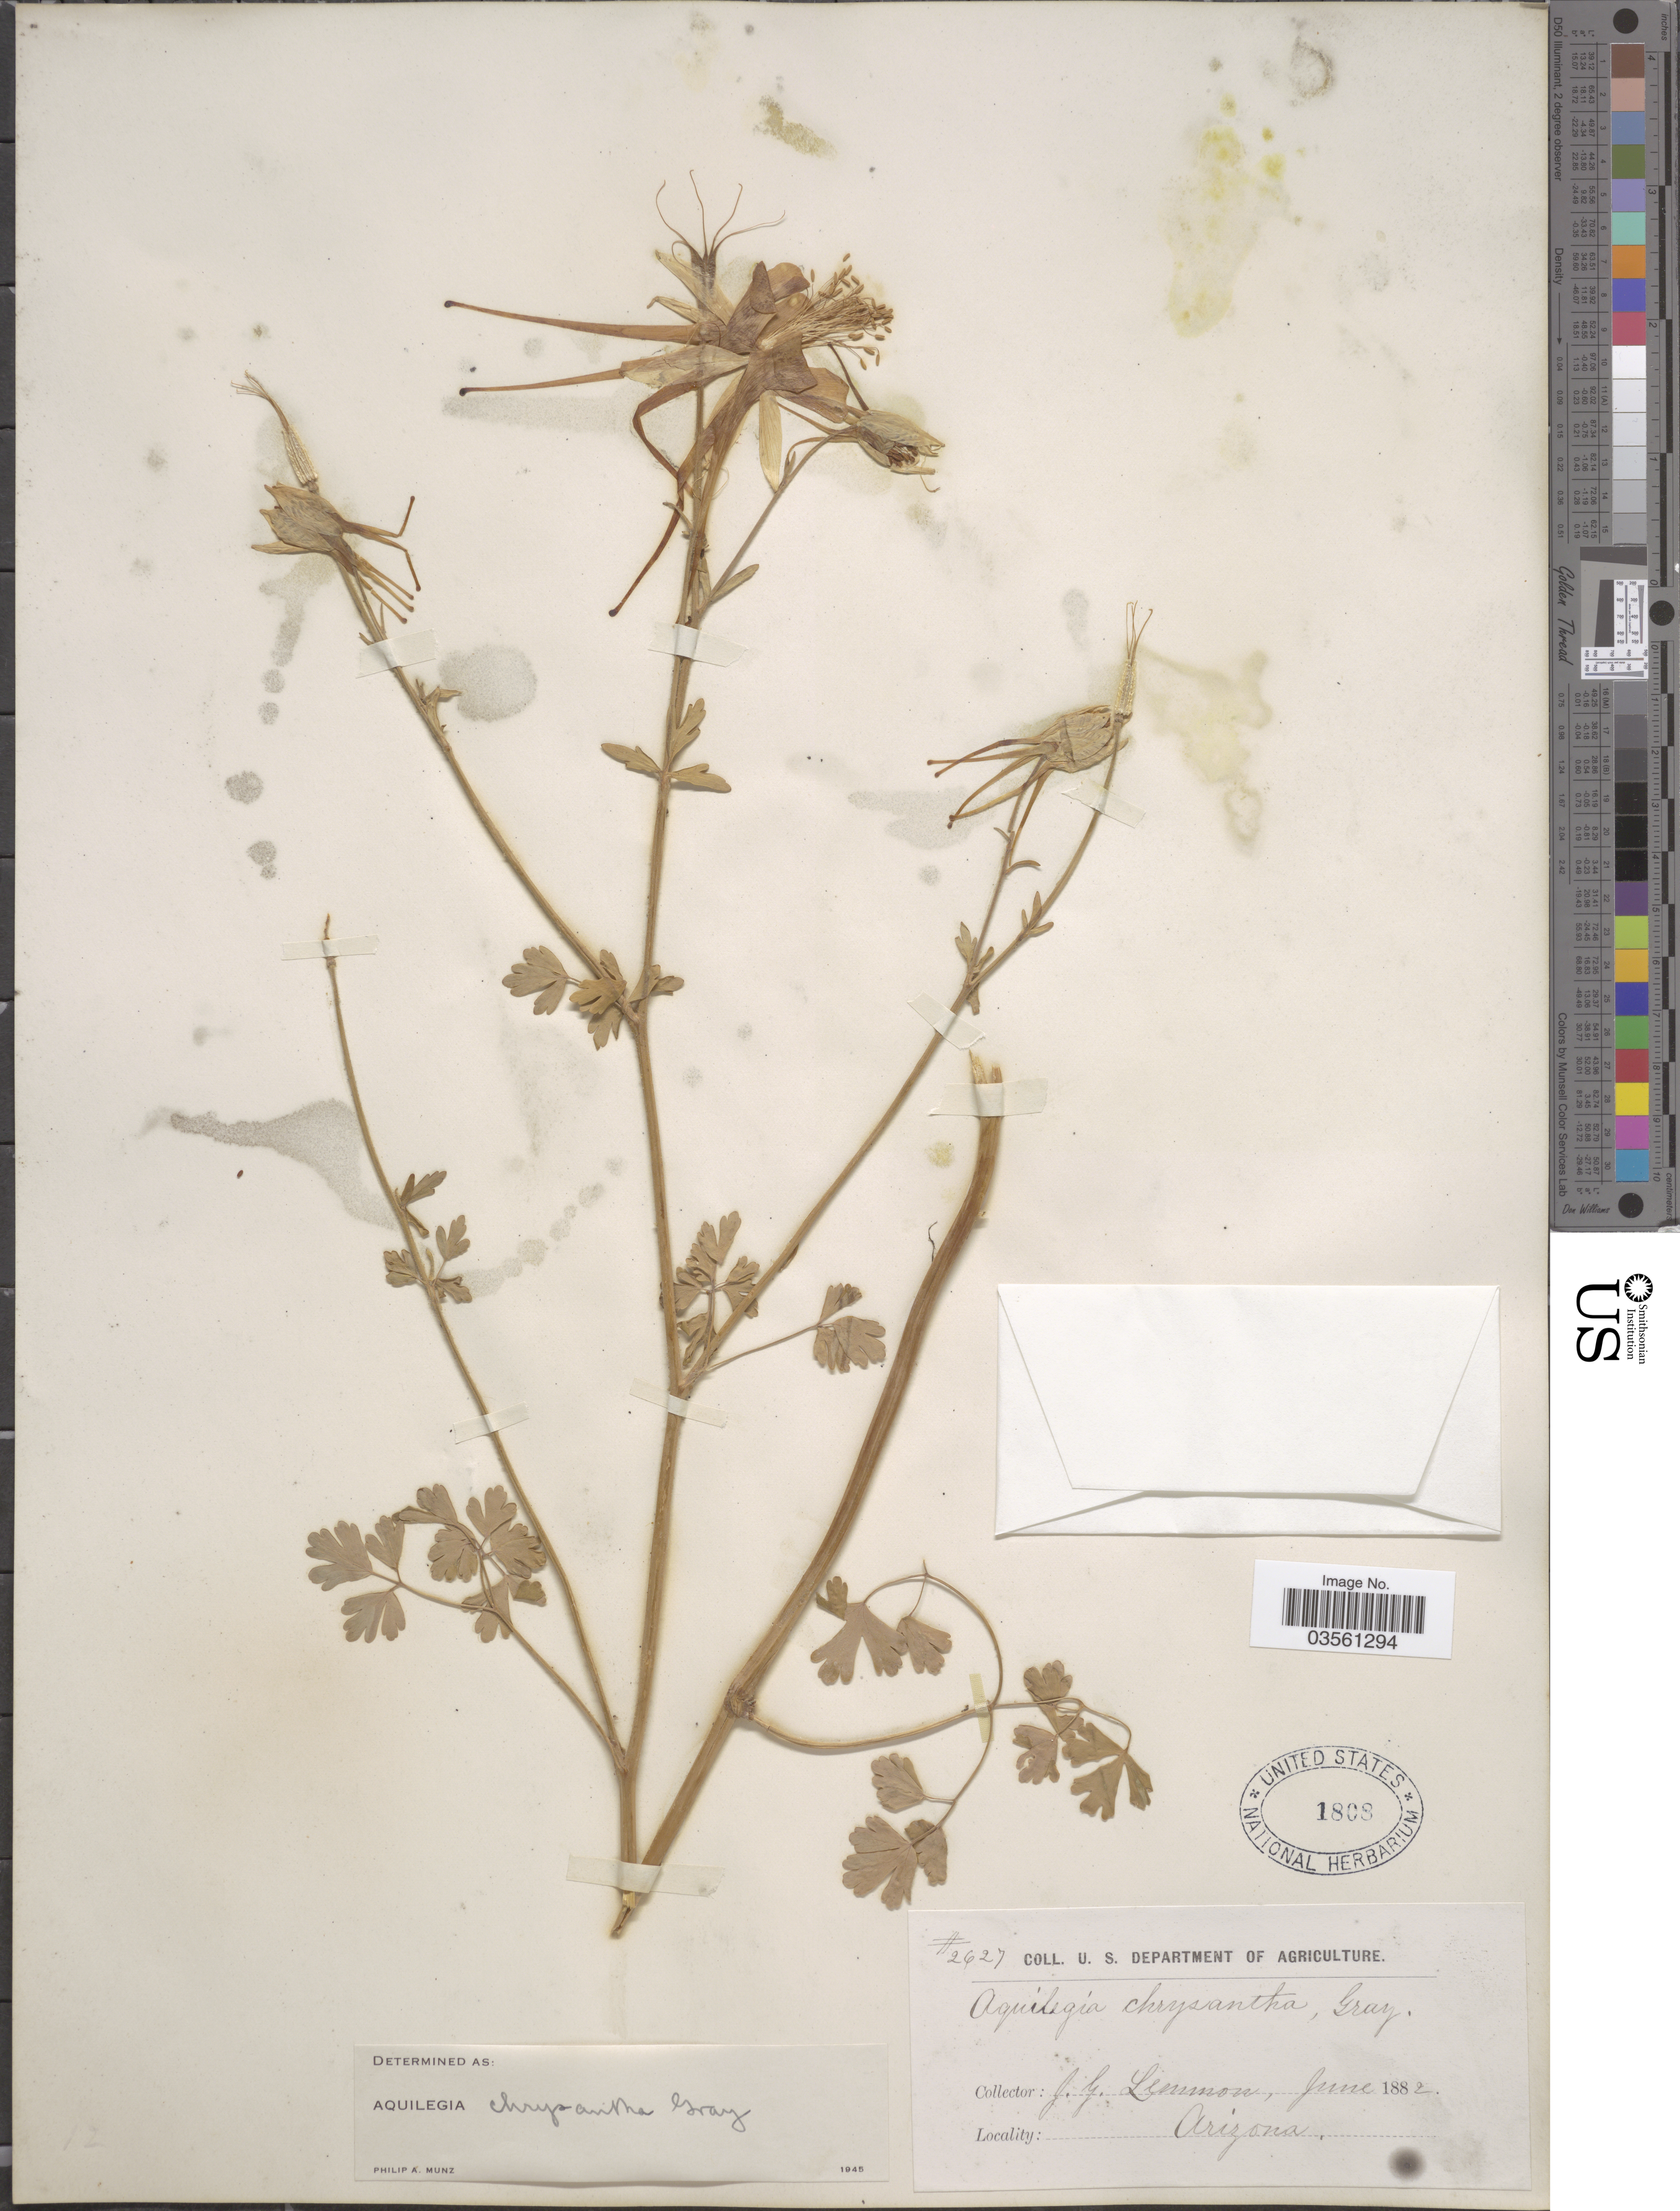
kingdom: Plantae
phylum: Tracheophyta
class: Magnoliopsida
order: Ranunculales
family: Ranunculaceae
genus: Aquilegia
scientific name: Aquilegia chrysantha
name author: A. Gray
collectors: J. Lemmon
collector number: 2627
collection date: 1882-06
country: United States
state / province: Arizona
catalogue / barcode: US 1808